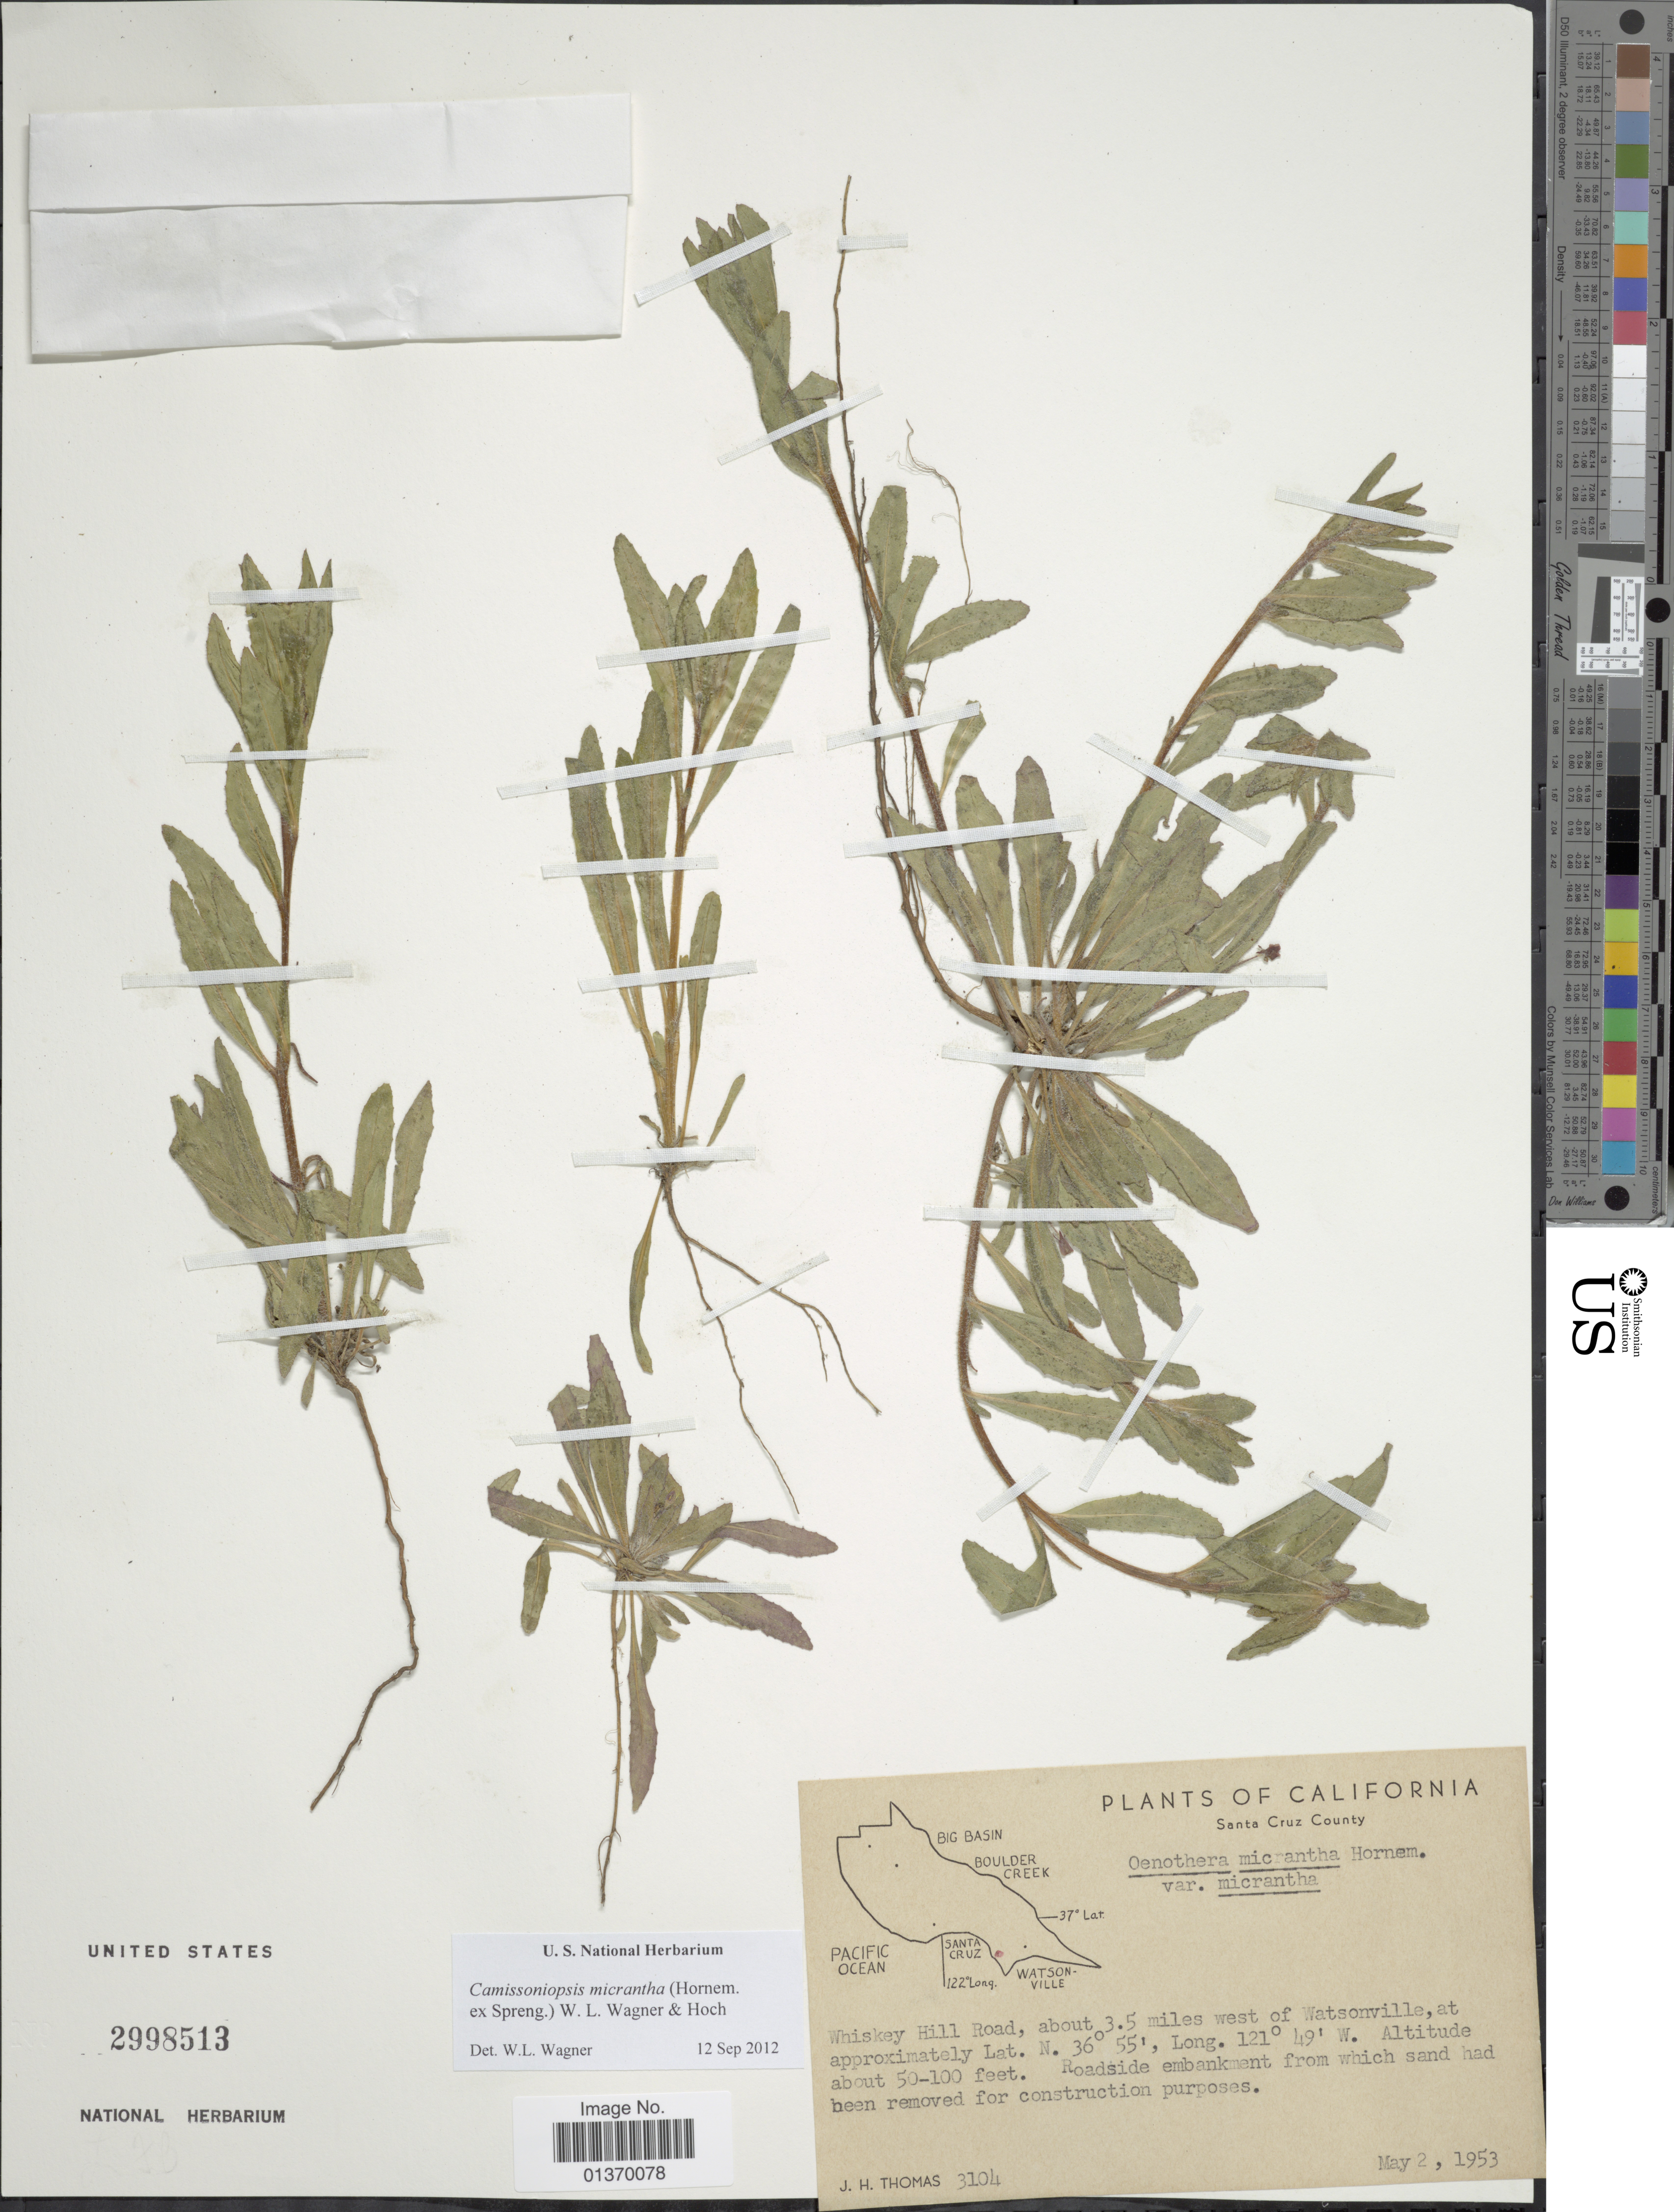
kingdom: Plantae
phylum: Tracheophyta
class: Magnoliopsida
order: Myrtales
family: Onagraceae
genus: Camissoniopsis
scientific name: Camissoniopsis micrantha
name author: (Hornem. ex Spreng.) W.L. Wagner & Hoch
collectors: J. H. Thomas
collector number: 3104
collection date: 1953-05-02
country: United States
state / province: California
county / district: Santa Cruz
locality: Santa Cruz County, Whiskey Hill Road, about 3.5 miles west of Watsonville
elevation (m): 15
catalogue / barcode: US 2998513